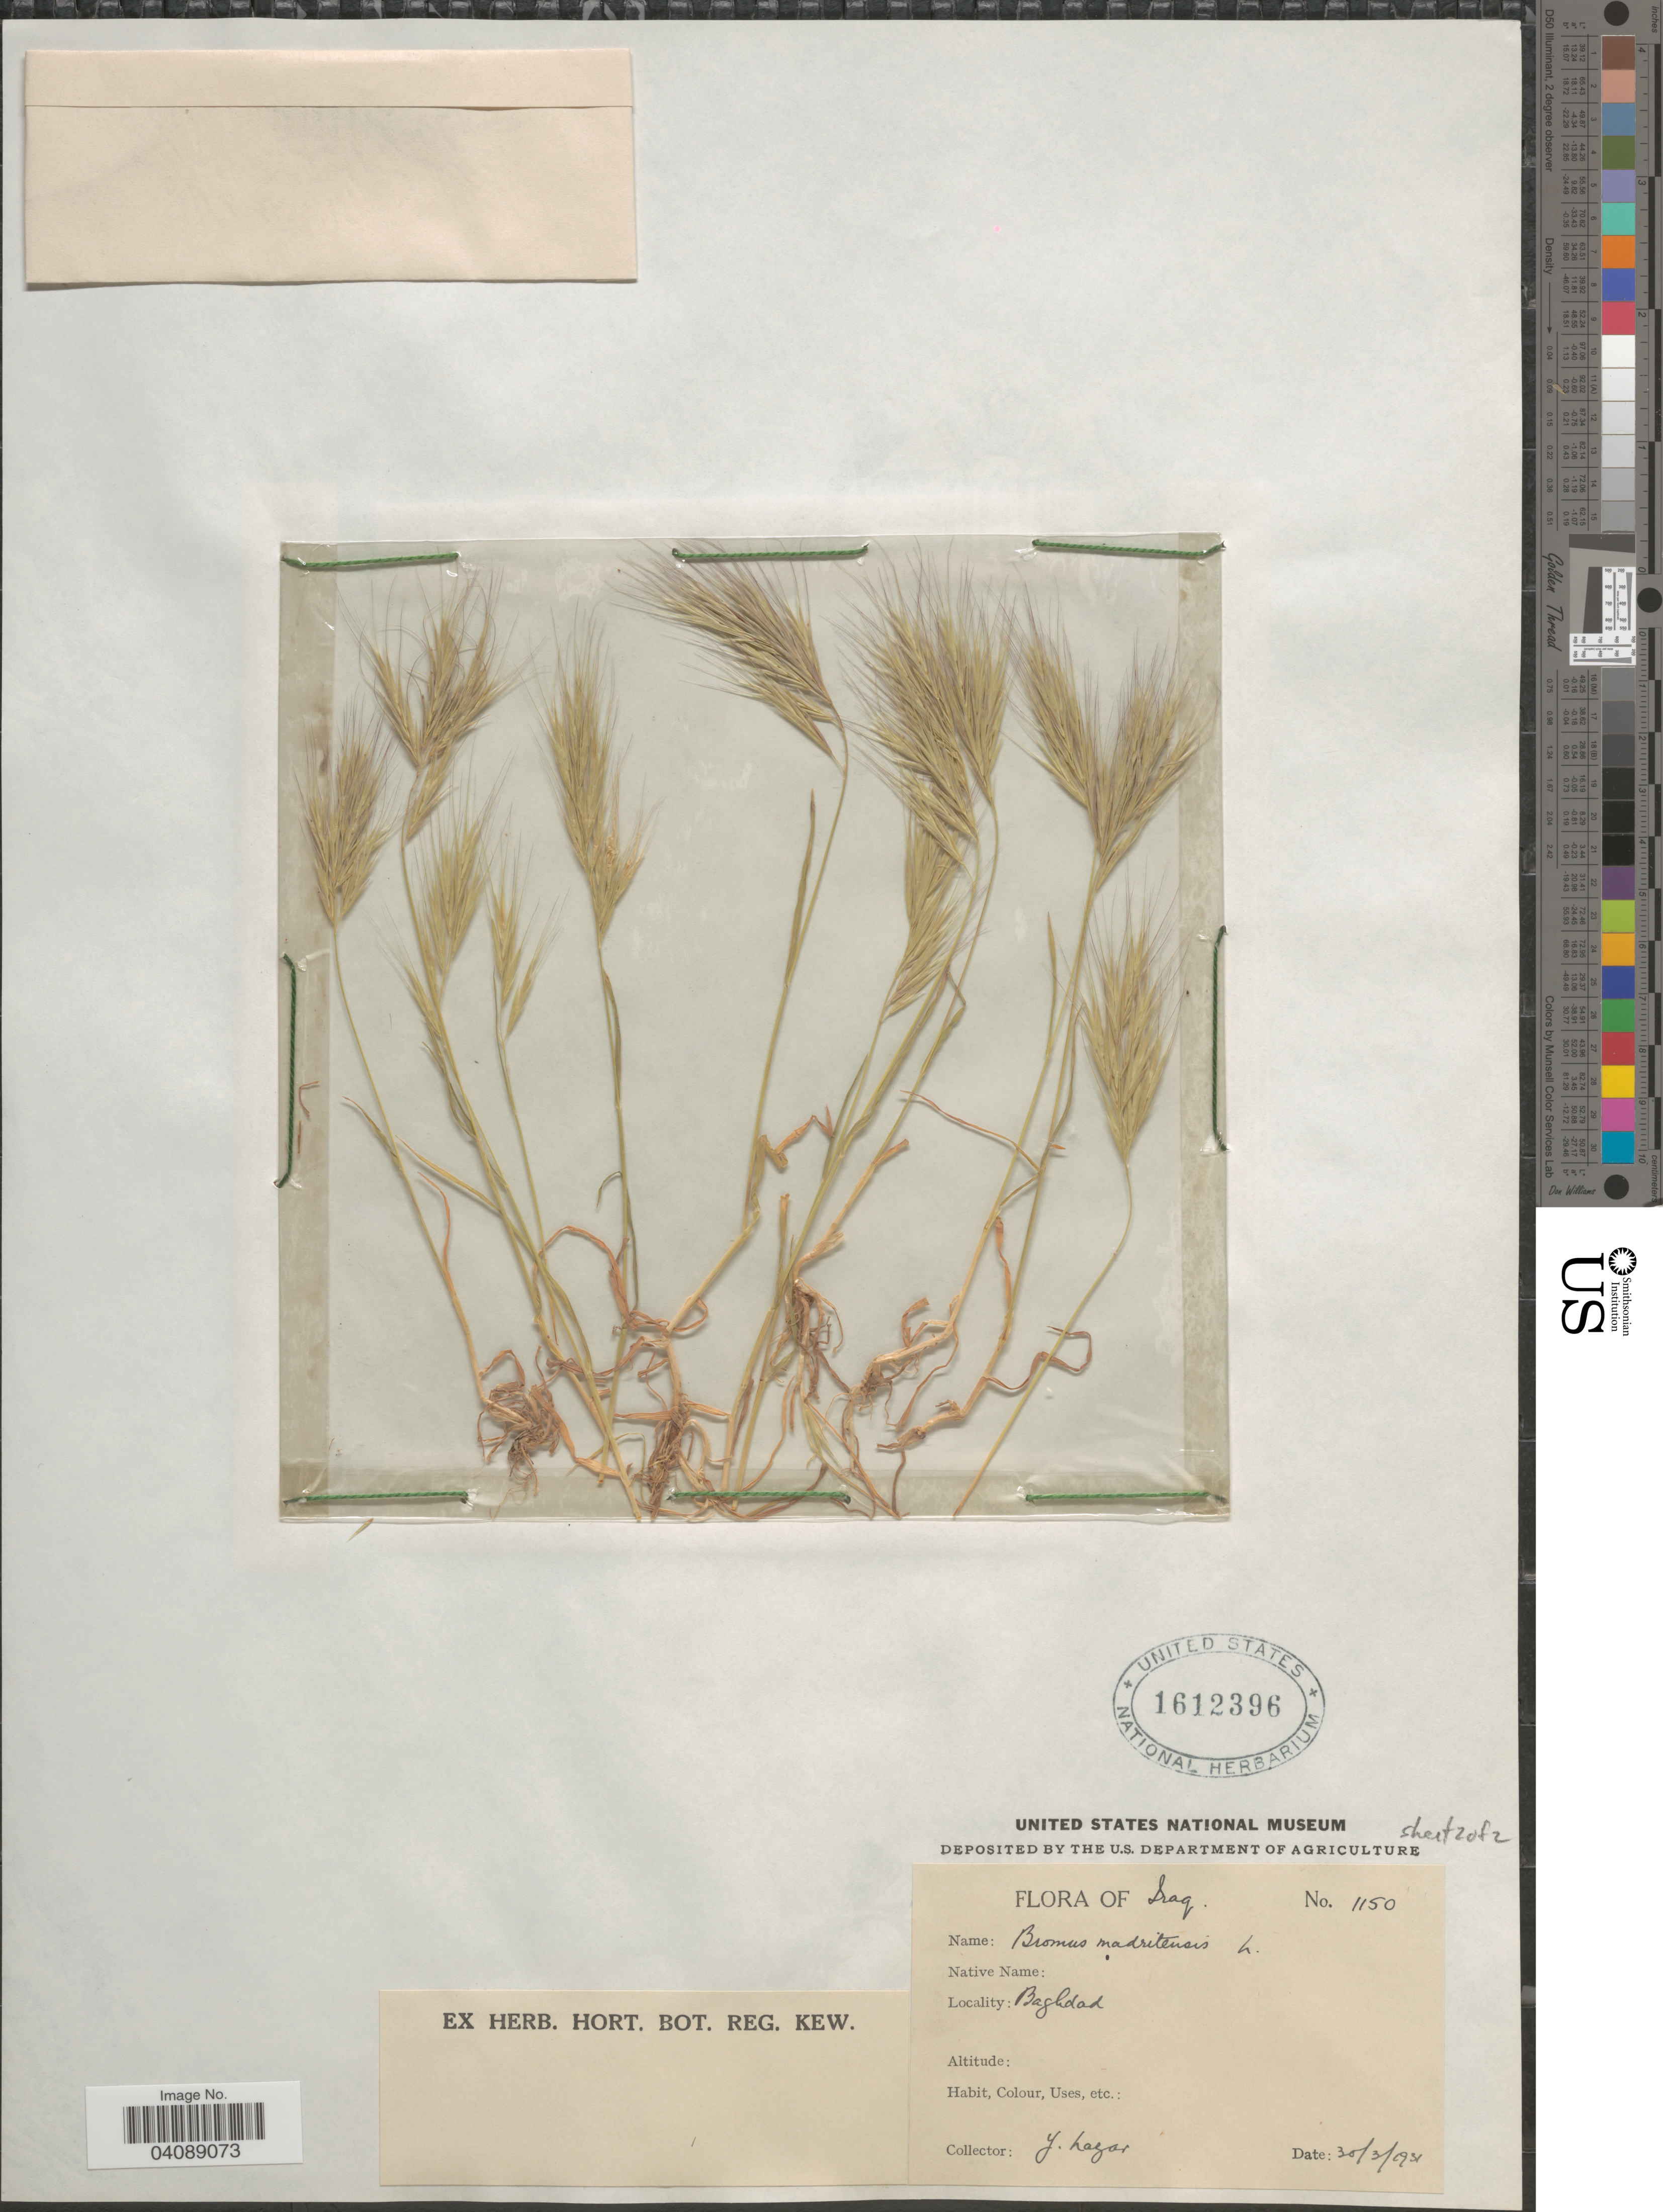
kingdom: Plantae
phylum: Tracheophyta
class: Liliopsida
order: Poales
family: Poaceae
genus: Bromus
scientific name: Bromus madritensis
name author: L.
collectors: Y. Lazar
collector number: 1150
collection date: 1931-03-30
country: Iraq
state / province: Baghdad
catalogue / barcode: US 1612396